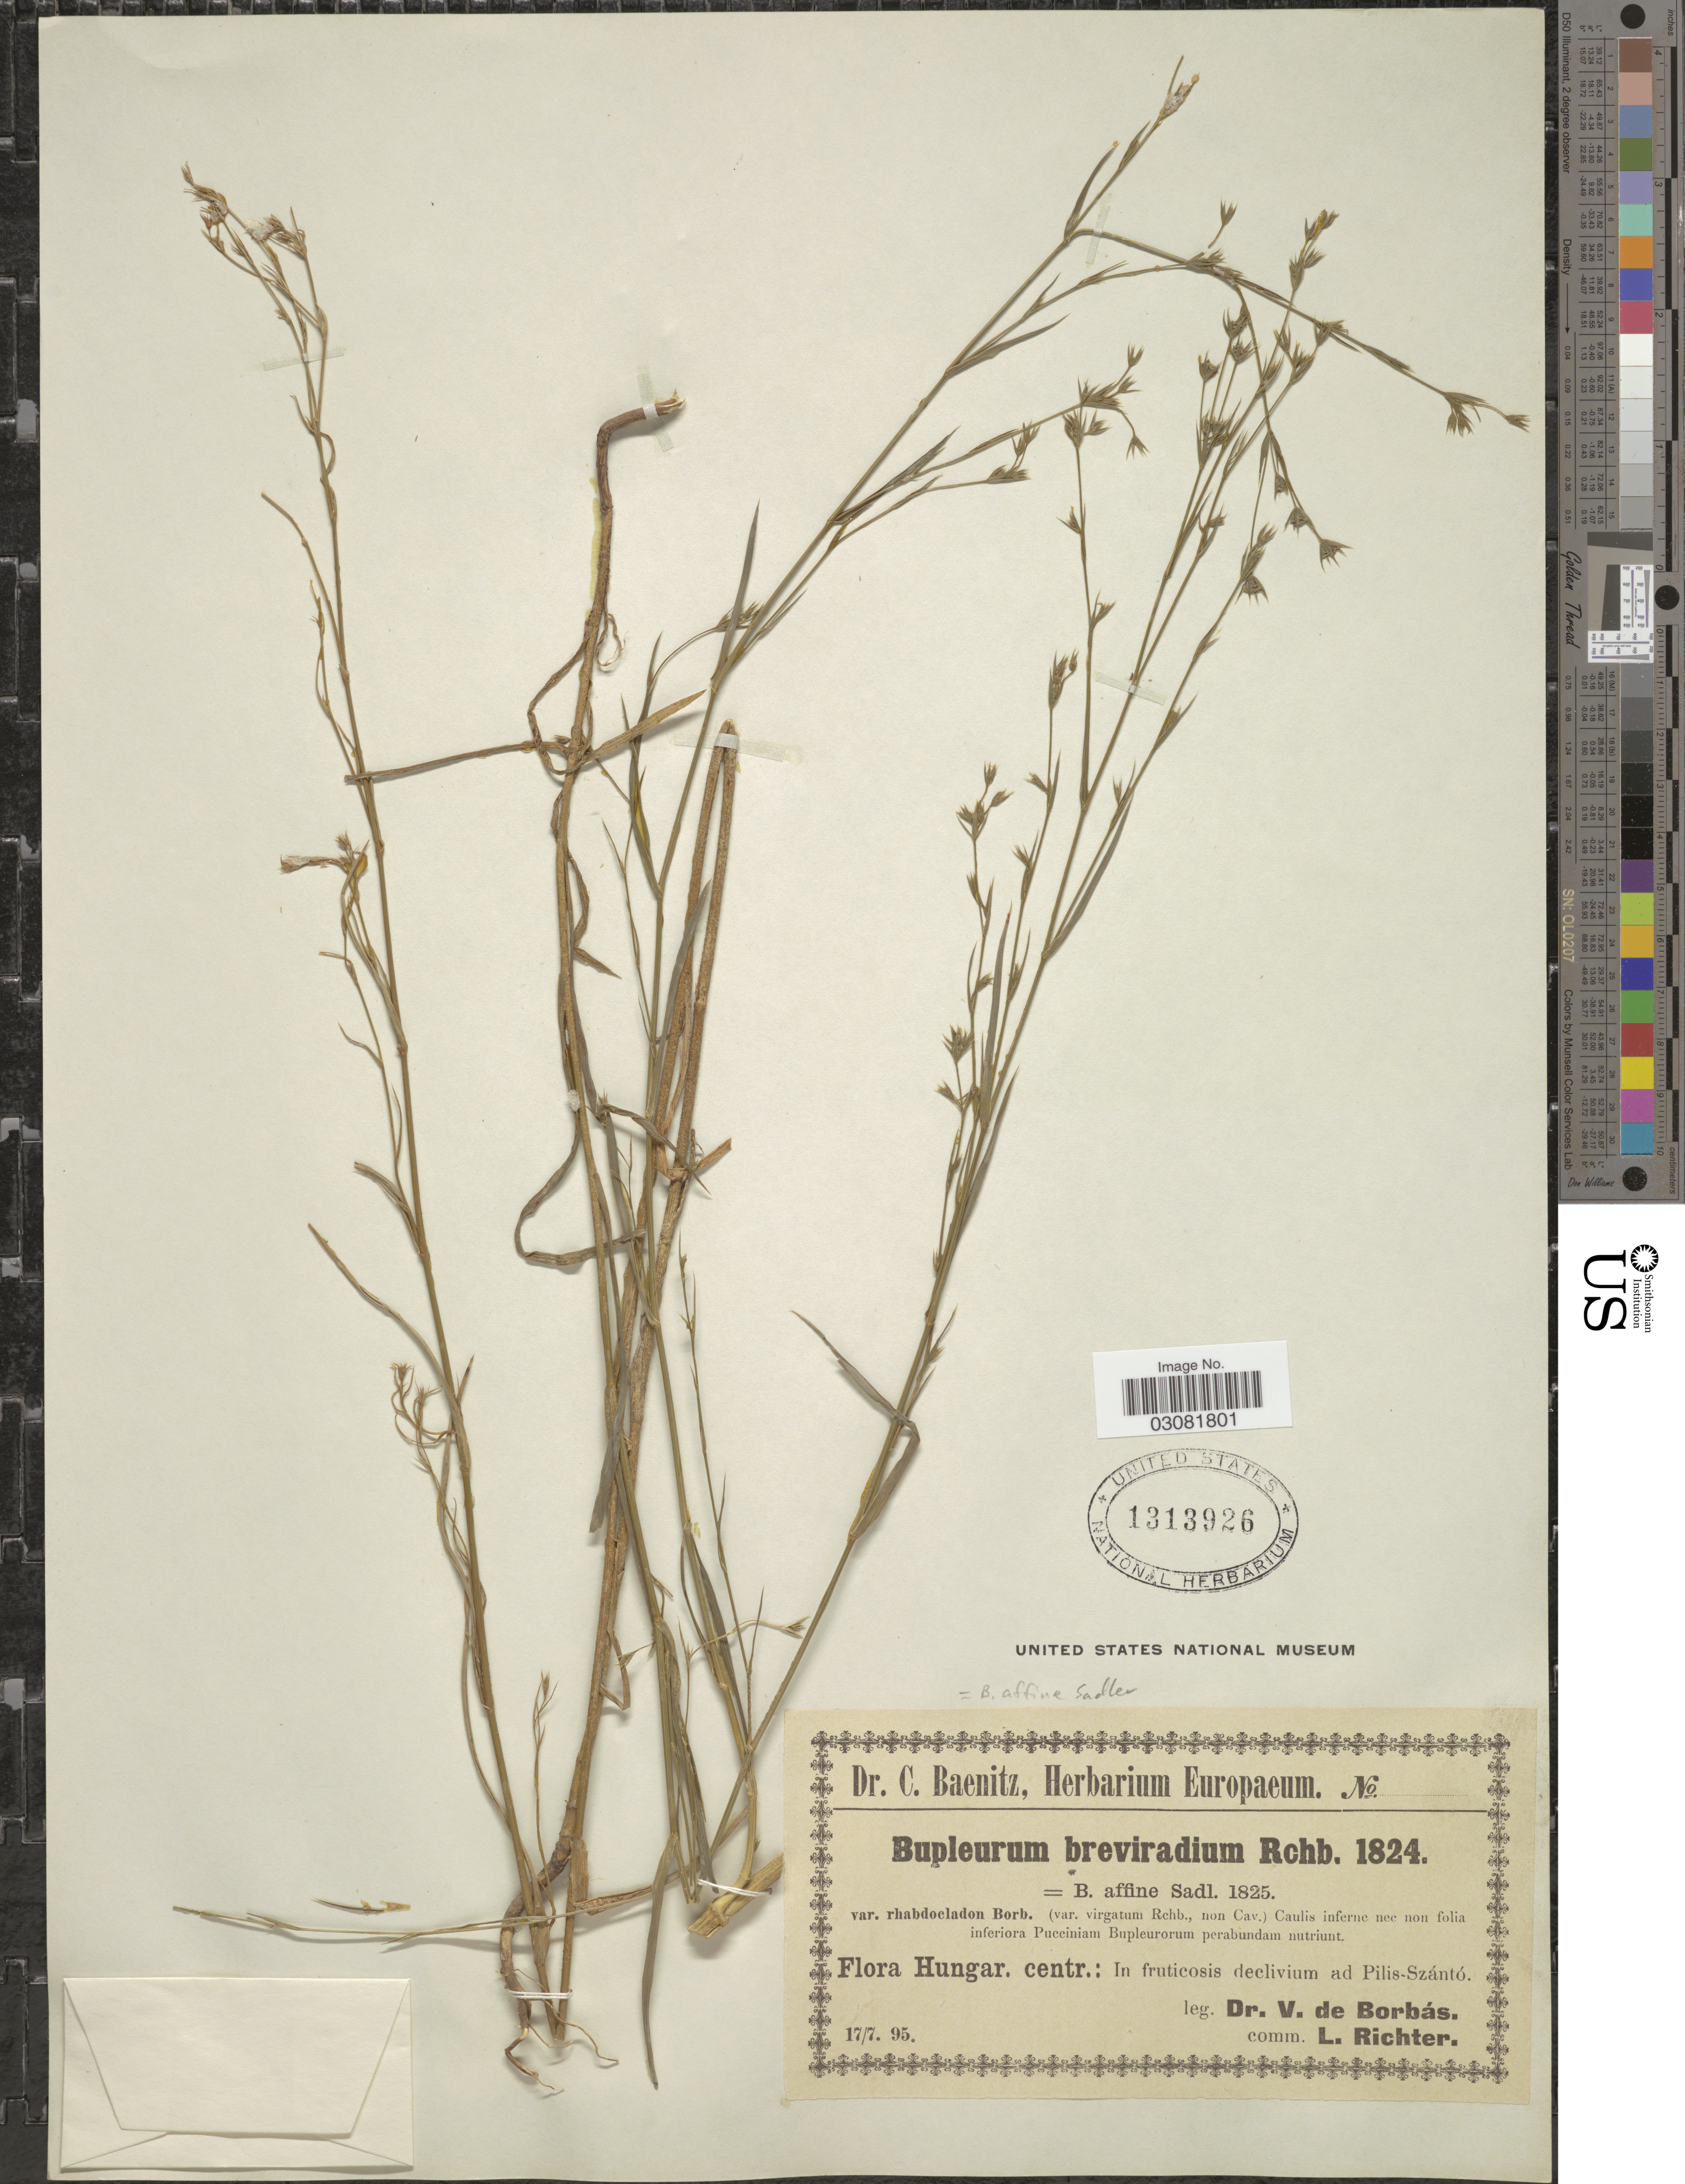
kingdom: Plantae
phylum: Tracheophyta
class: Magnoliopsida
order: Apiales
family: Apiaceae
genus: Bupleurum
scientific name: Bupleurum affine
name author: Sadler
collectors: V. von Borbás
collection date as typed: Transcribed d/m/y: 17/7/95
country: Hungary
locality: Hungar. centr.: In fruticosis declivium ad Pilis-Szántó.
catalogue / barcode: US 1313926